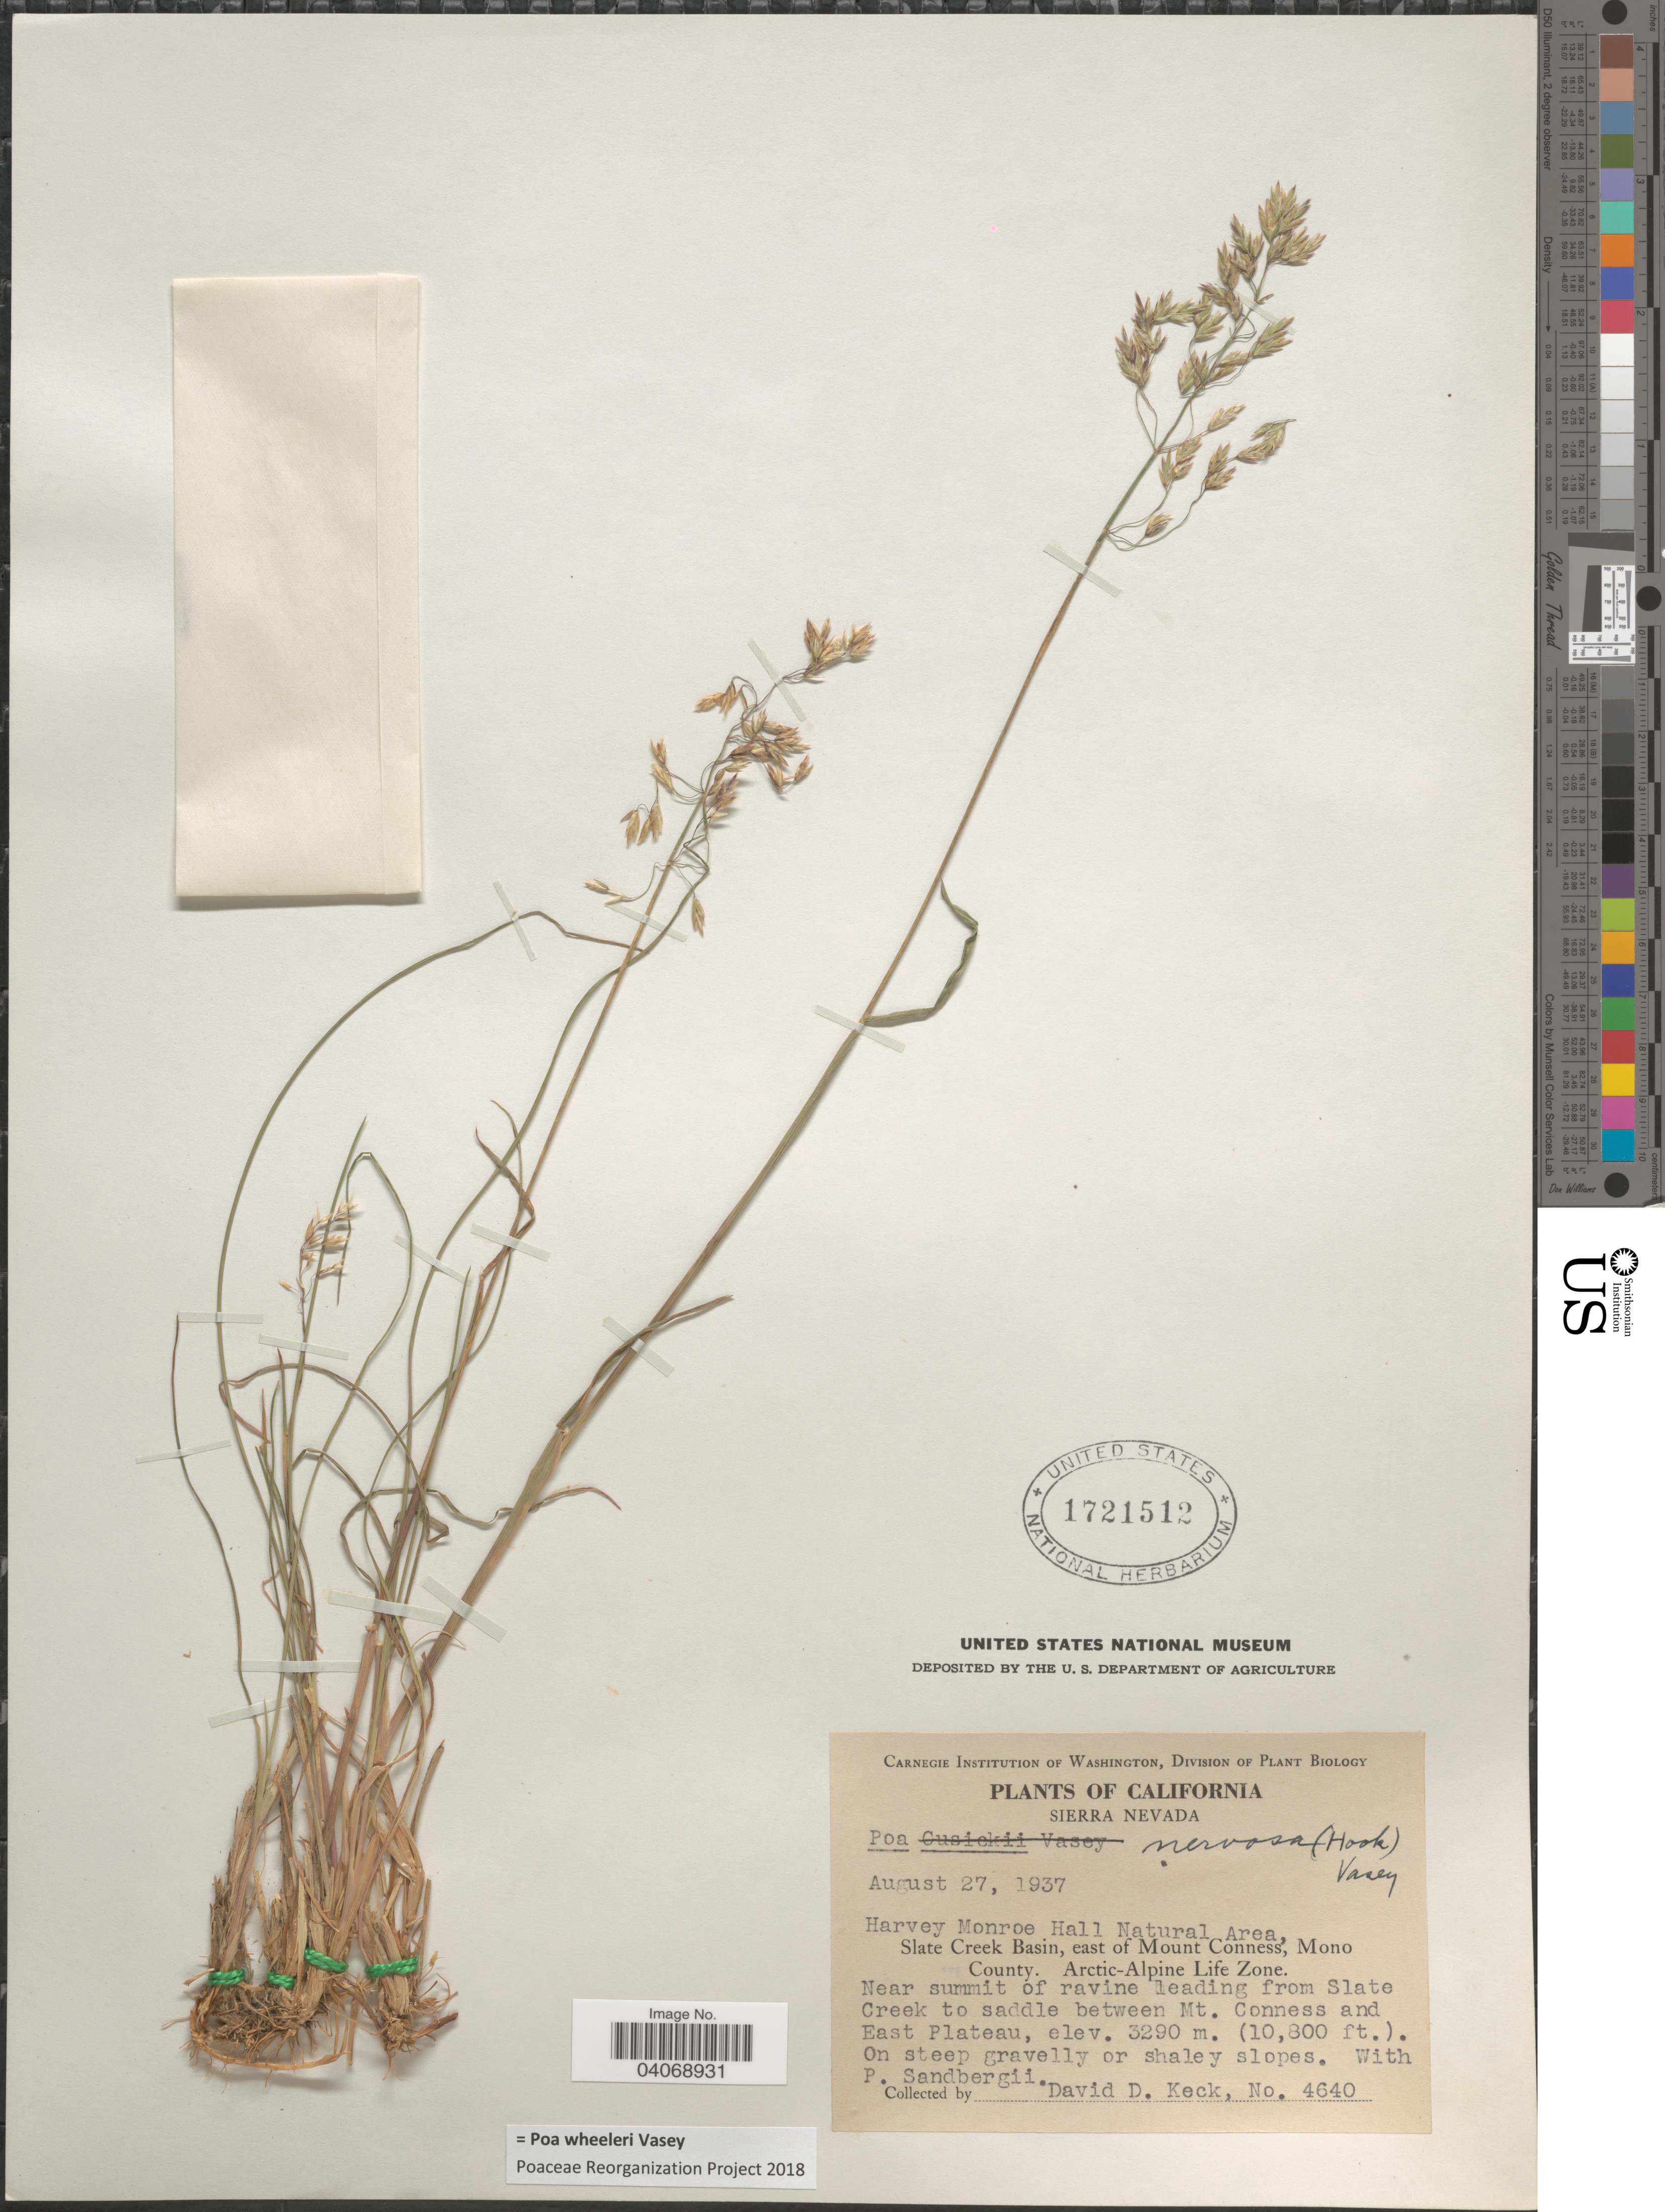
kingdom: Plantae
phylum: Tracheophyta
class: Liliopsida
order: Poales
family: Poaceae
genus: Poa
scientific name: Poa wheeleri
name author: Vasey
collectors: D. D. Keck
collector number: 4640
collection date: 1937-08-27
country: United States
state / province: California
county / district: Mono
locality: Sierra Nevada. Harvey Monroe Hall Natural Area, Slate Creek Basin, east of Mount Conness, Mono County. Arctic-Alpine Life Zone. Near summit of ravine leading from Slate Creek to saddle between Mt. Conness and East Plateau.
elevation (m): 3290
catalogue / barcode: US 1721512